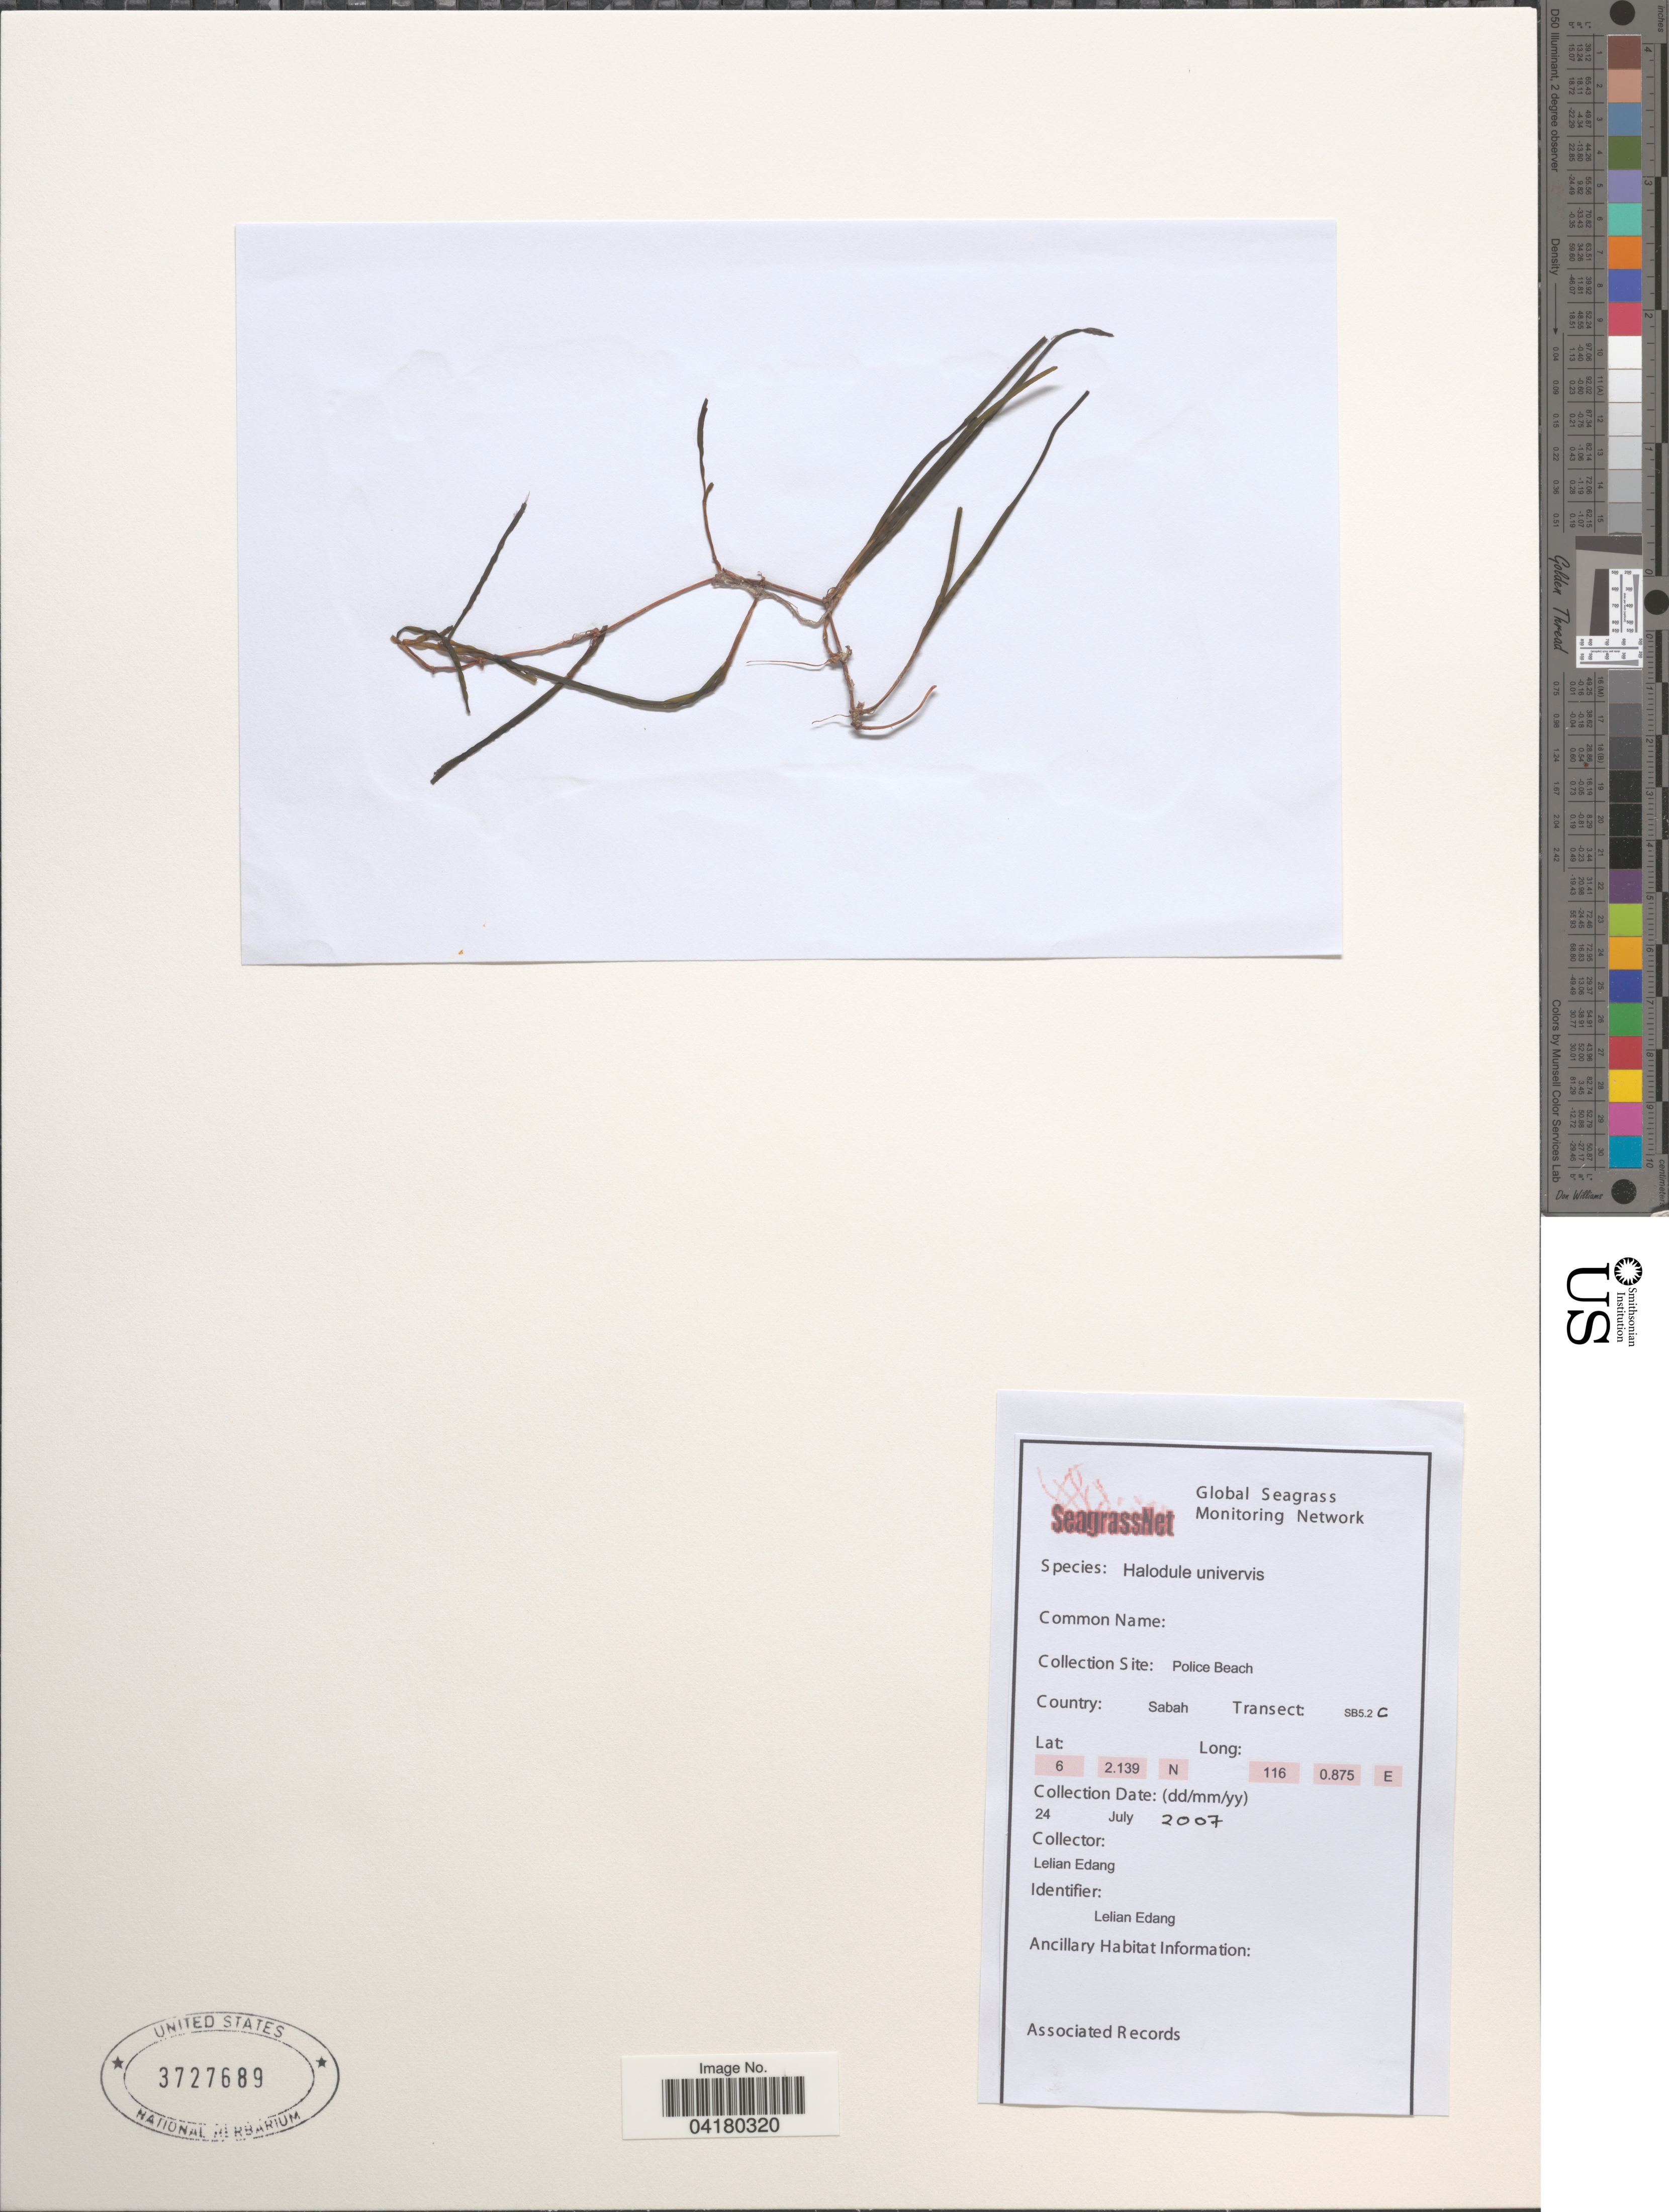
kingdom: Plantae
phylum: Tracheophyta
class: Liliopsida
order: Alismatales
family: Cymodoceaceae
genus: Halodule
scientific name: Halodule uninervis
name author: (Forssk.) Asch.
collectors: L. Edang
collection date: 2007-07-24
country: Malaysia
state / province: Sabah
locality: Police Beach. Transect: SB5.2C.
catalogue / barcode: US 3727689